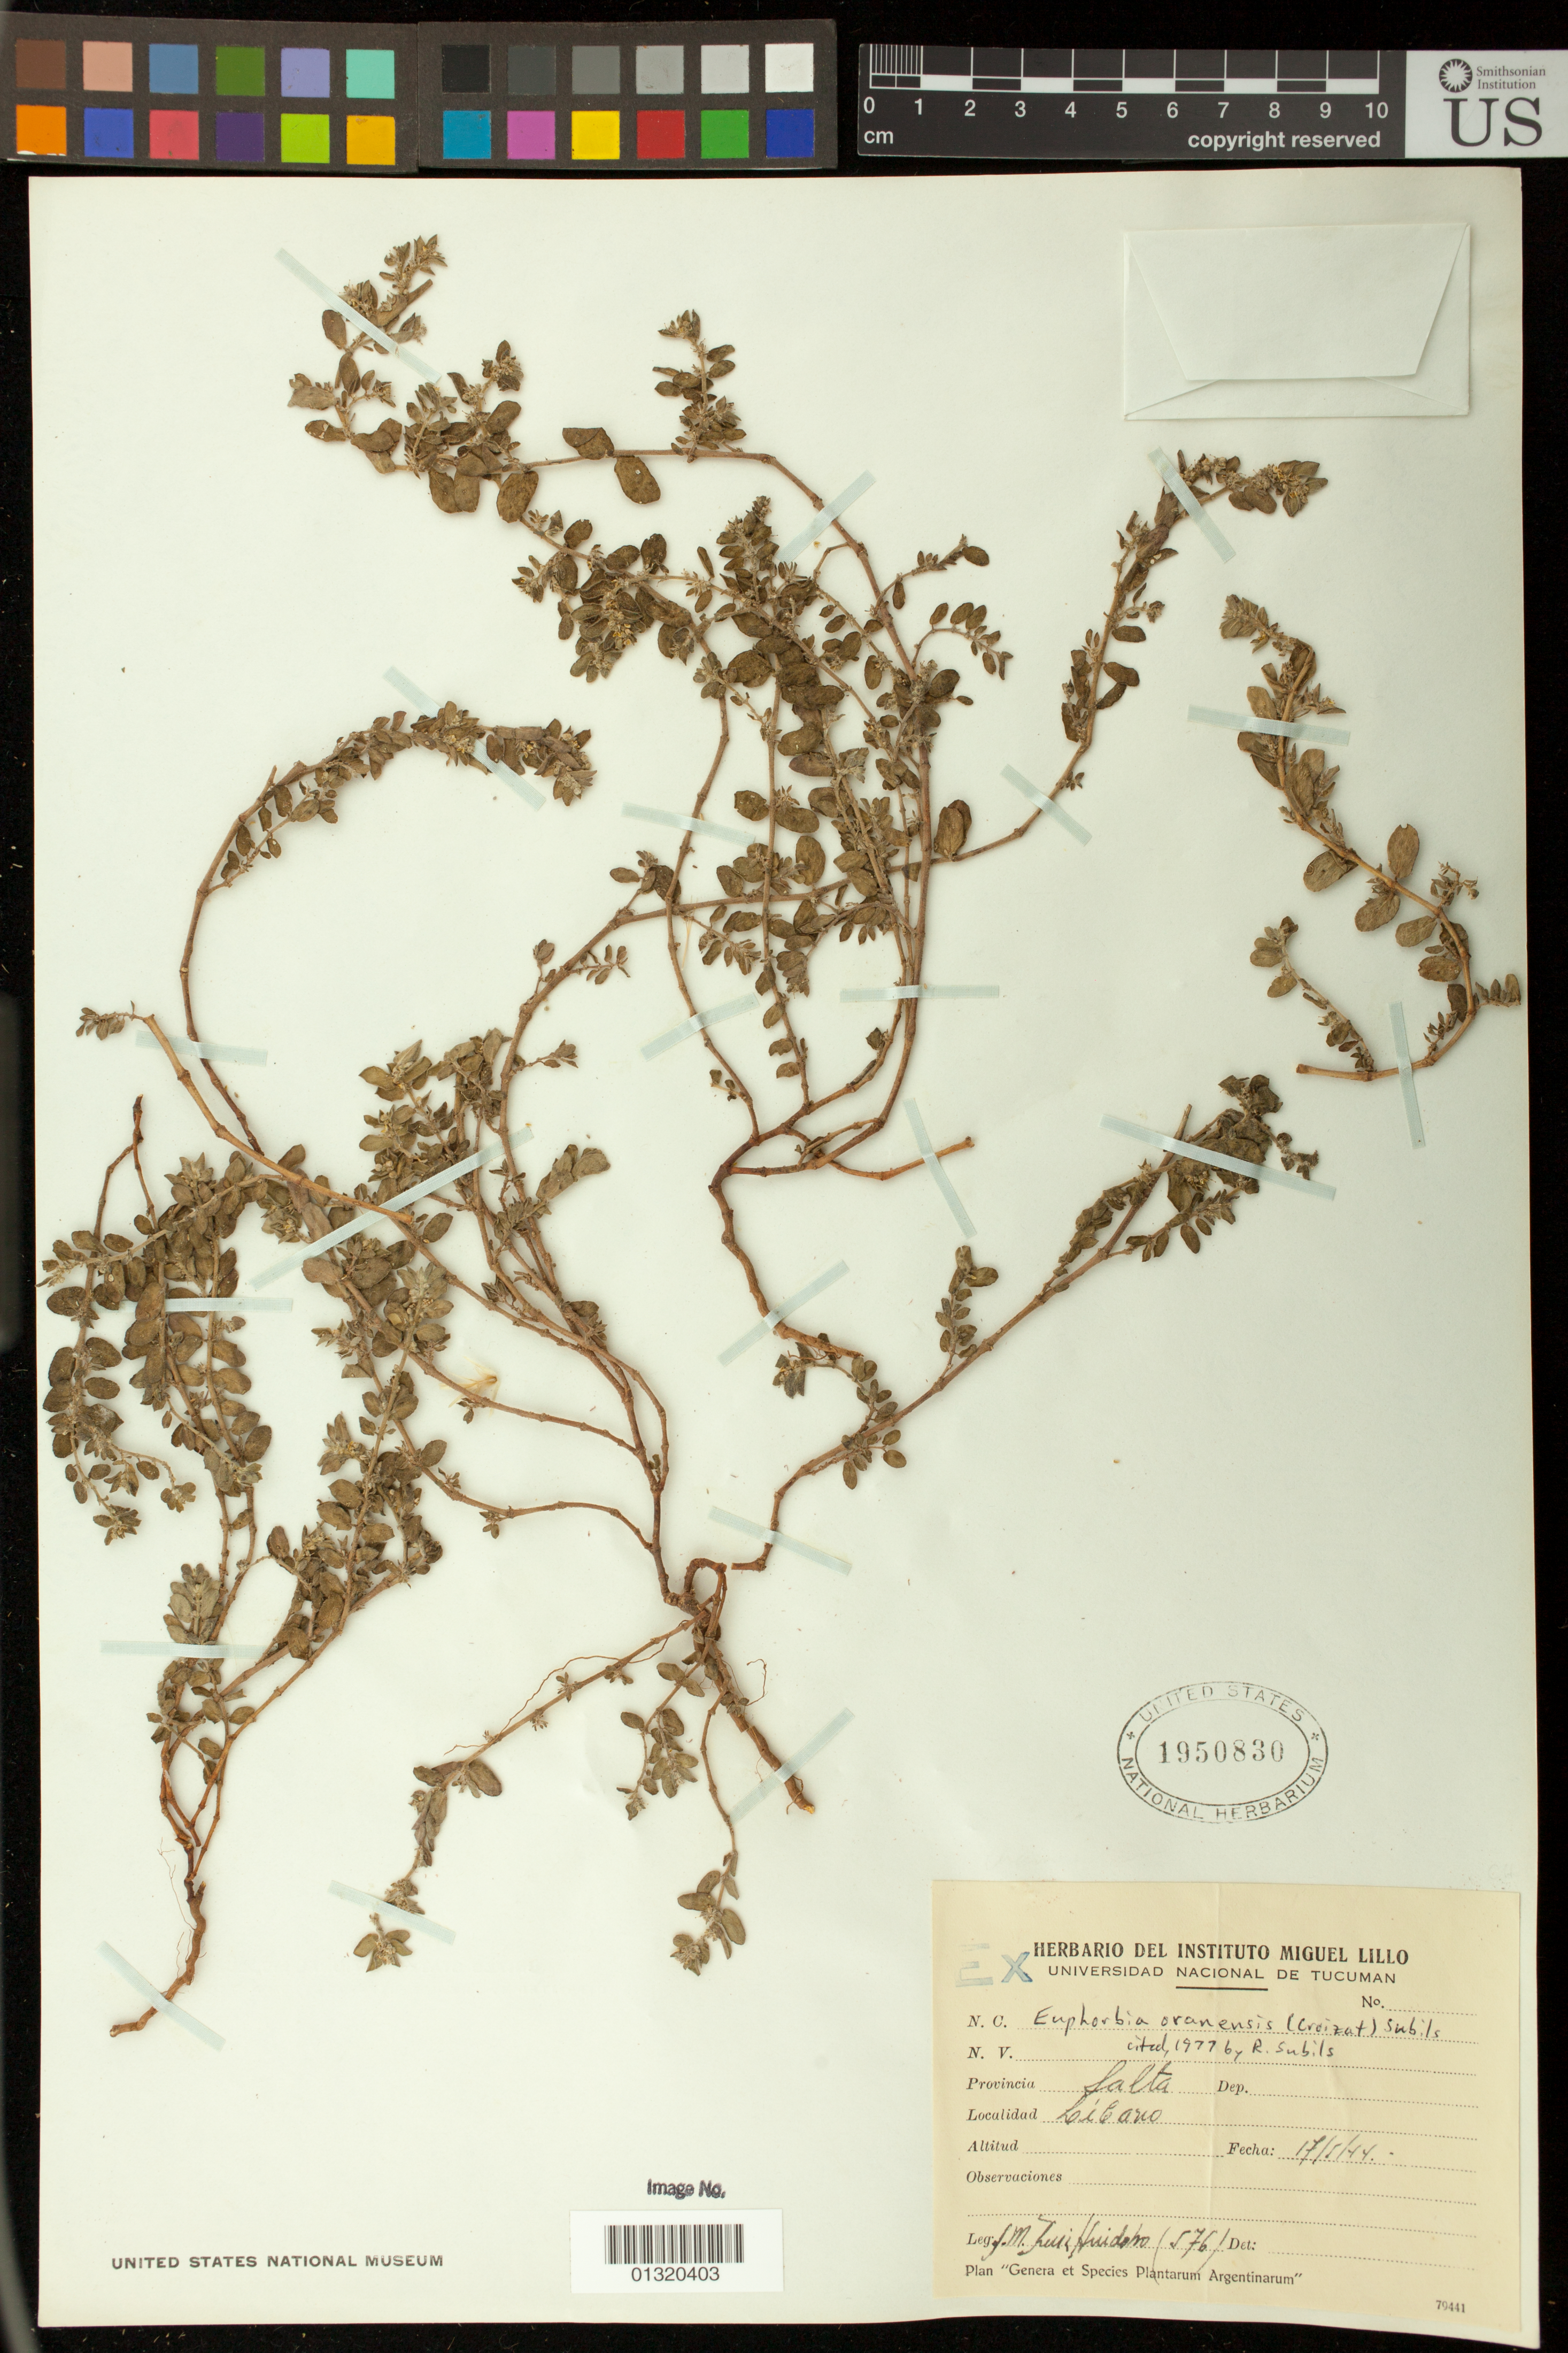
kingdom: Plantae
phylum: Tracheophyta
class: Magnoliopsida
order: Malpighiales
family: Euphorbiaceae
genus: Euphorbia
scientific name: Euphorbia oranensis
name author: (Croizat) Subils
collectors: J. Huidobro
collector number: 576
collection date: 1944-05-17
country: Argentina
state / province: Salta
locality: Libano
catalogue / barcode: US 1950830